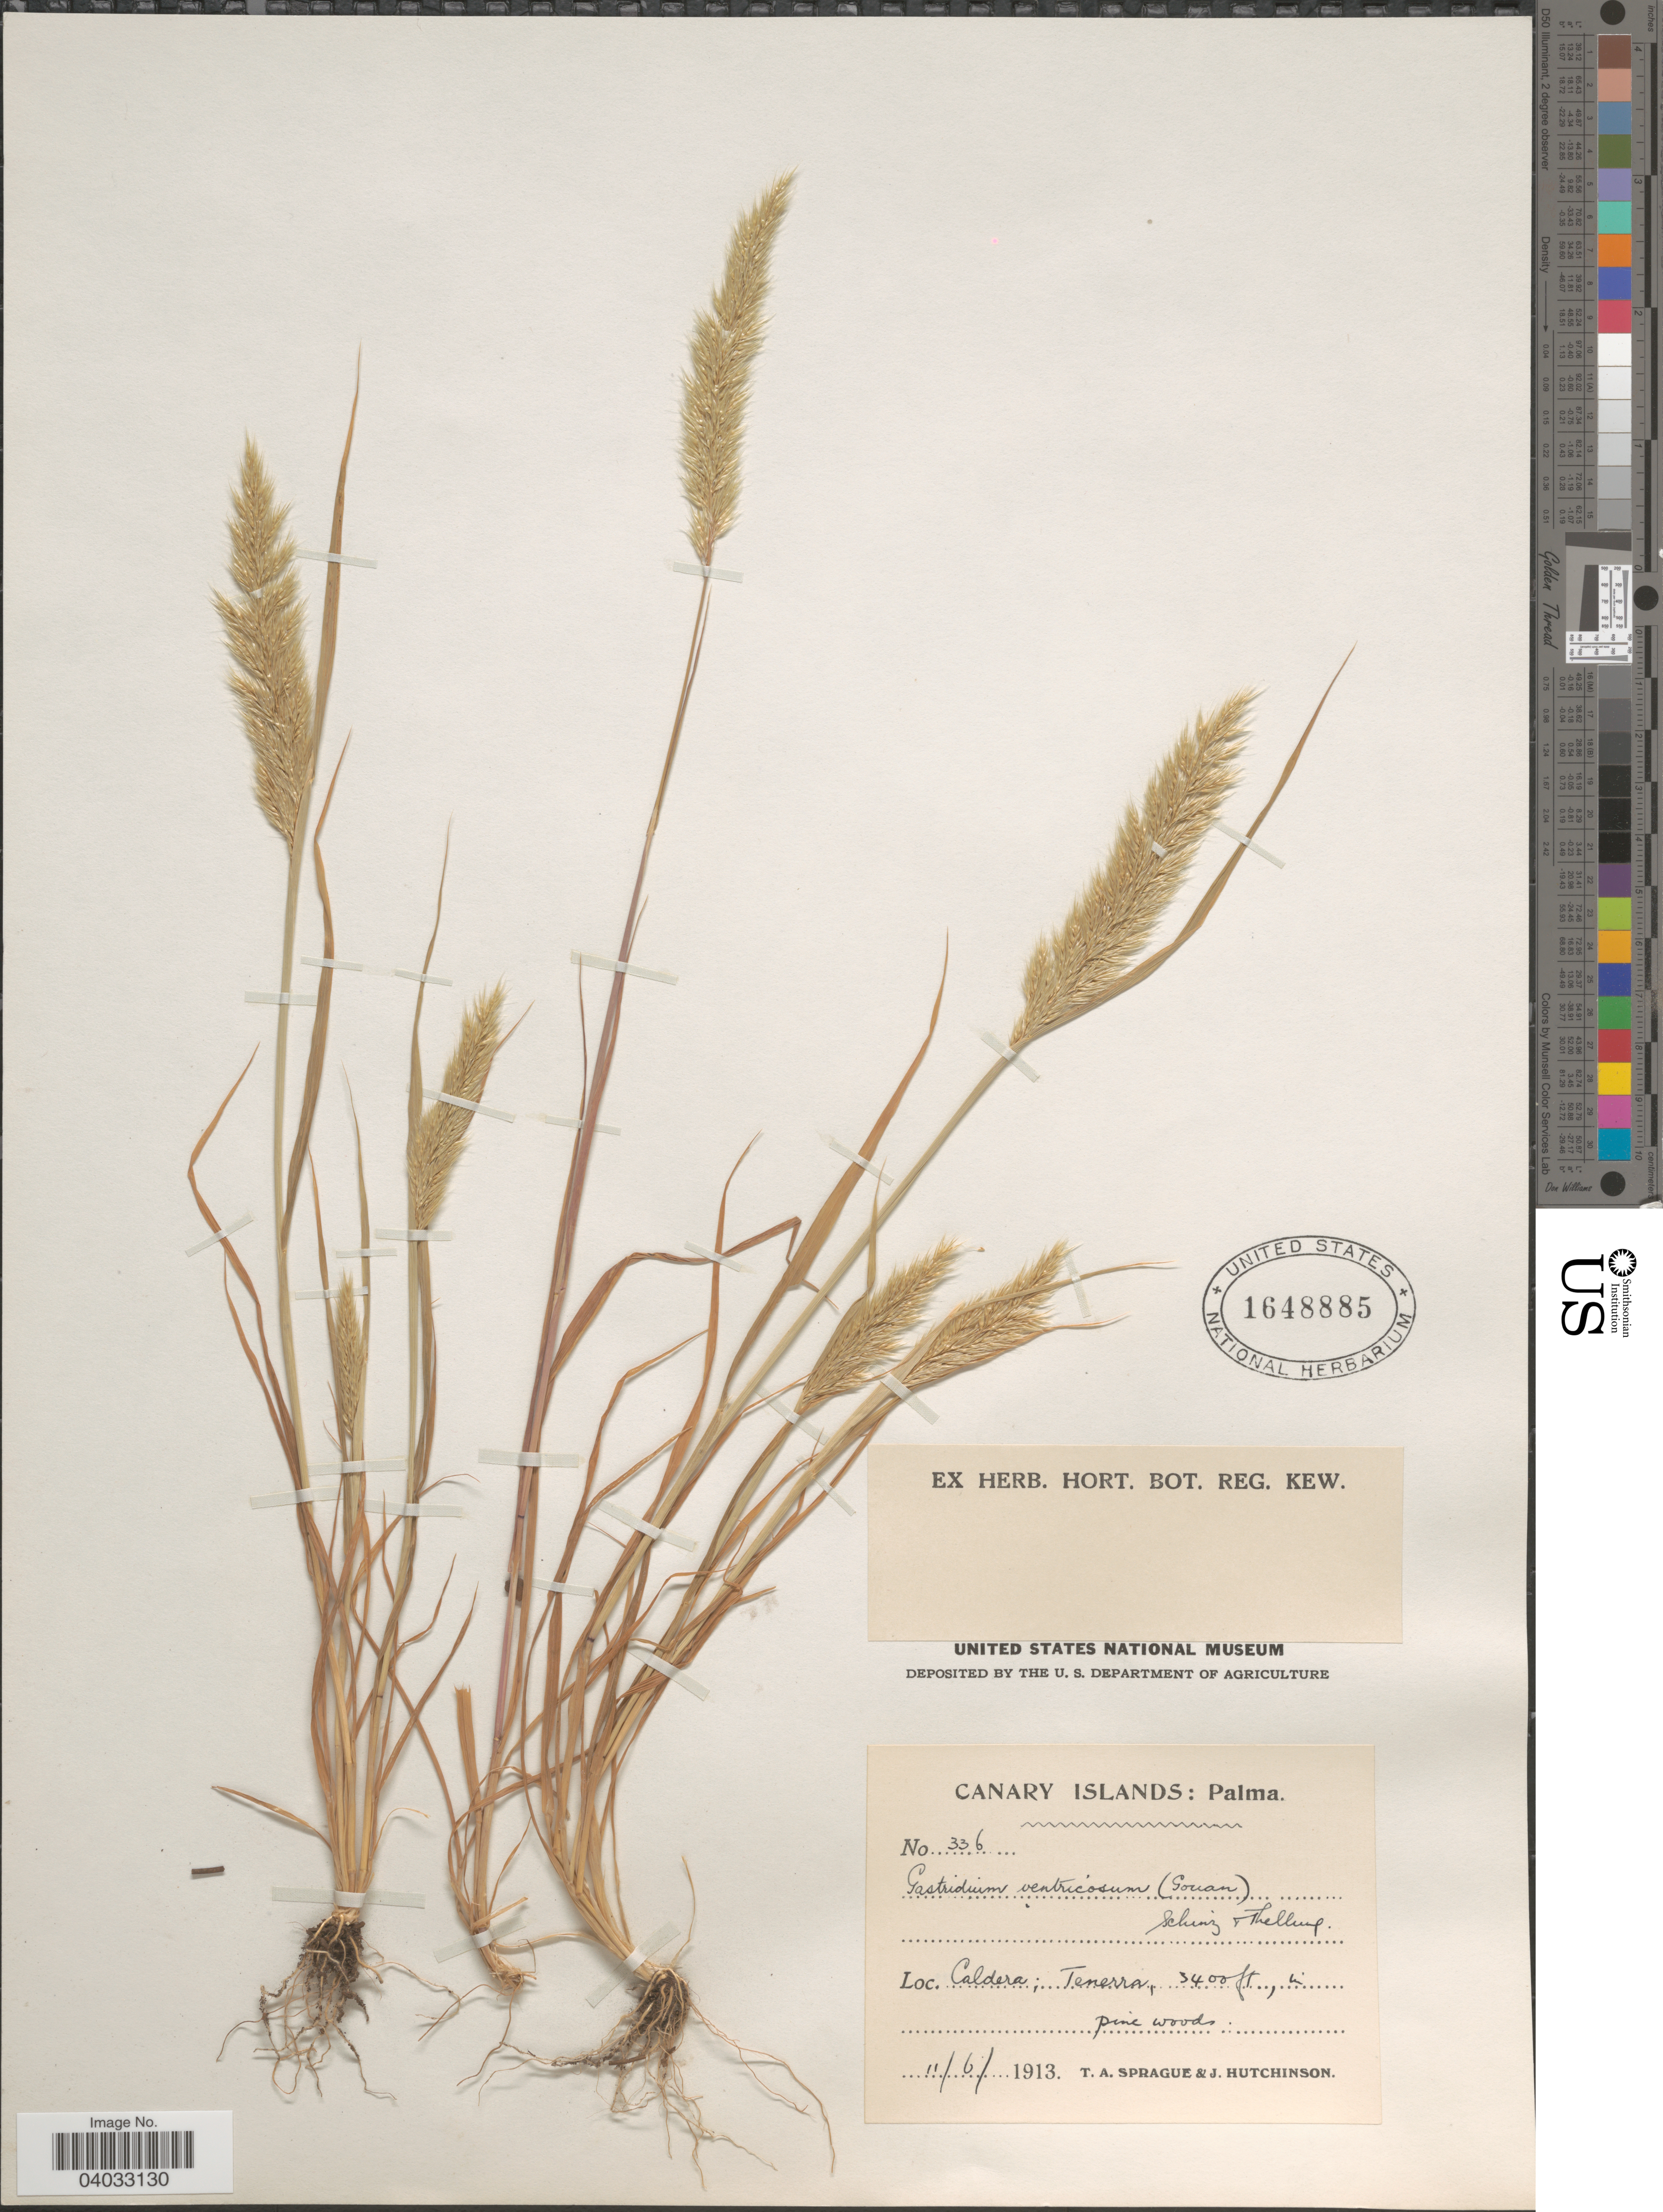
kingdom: Plantae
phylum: Tracheophyta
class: Liliopsida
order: Poales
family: Poaceae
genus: Gastridium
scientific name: Gastridium ventricosum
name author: (Gouan) Schinz & Thell.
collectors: T. A. Sprague & J. Hutchinson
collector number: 336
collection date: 1913-06-11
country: Spain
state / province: Canarias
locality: Canary Islands: Palma. Caldera: Tenerra.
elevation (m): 1036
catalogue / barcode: US 1648885